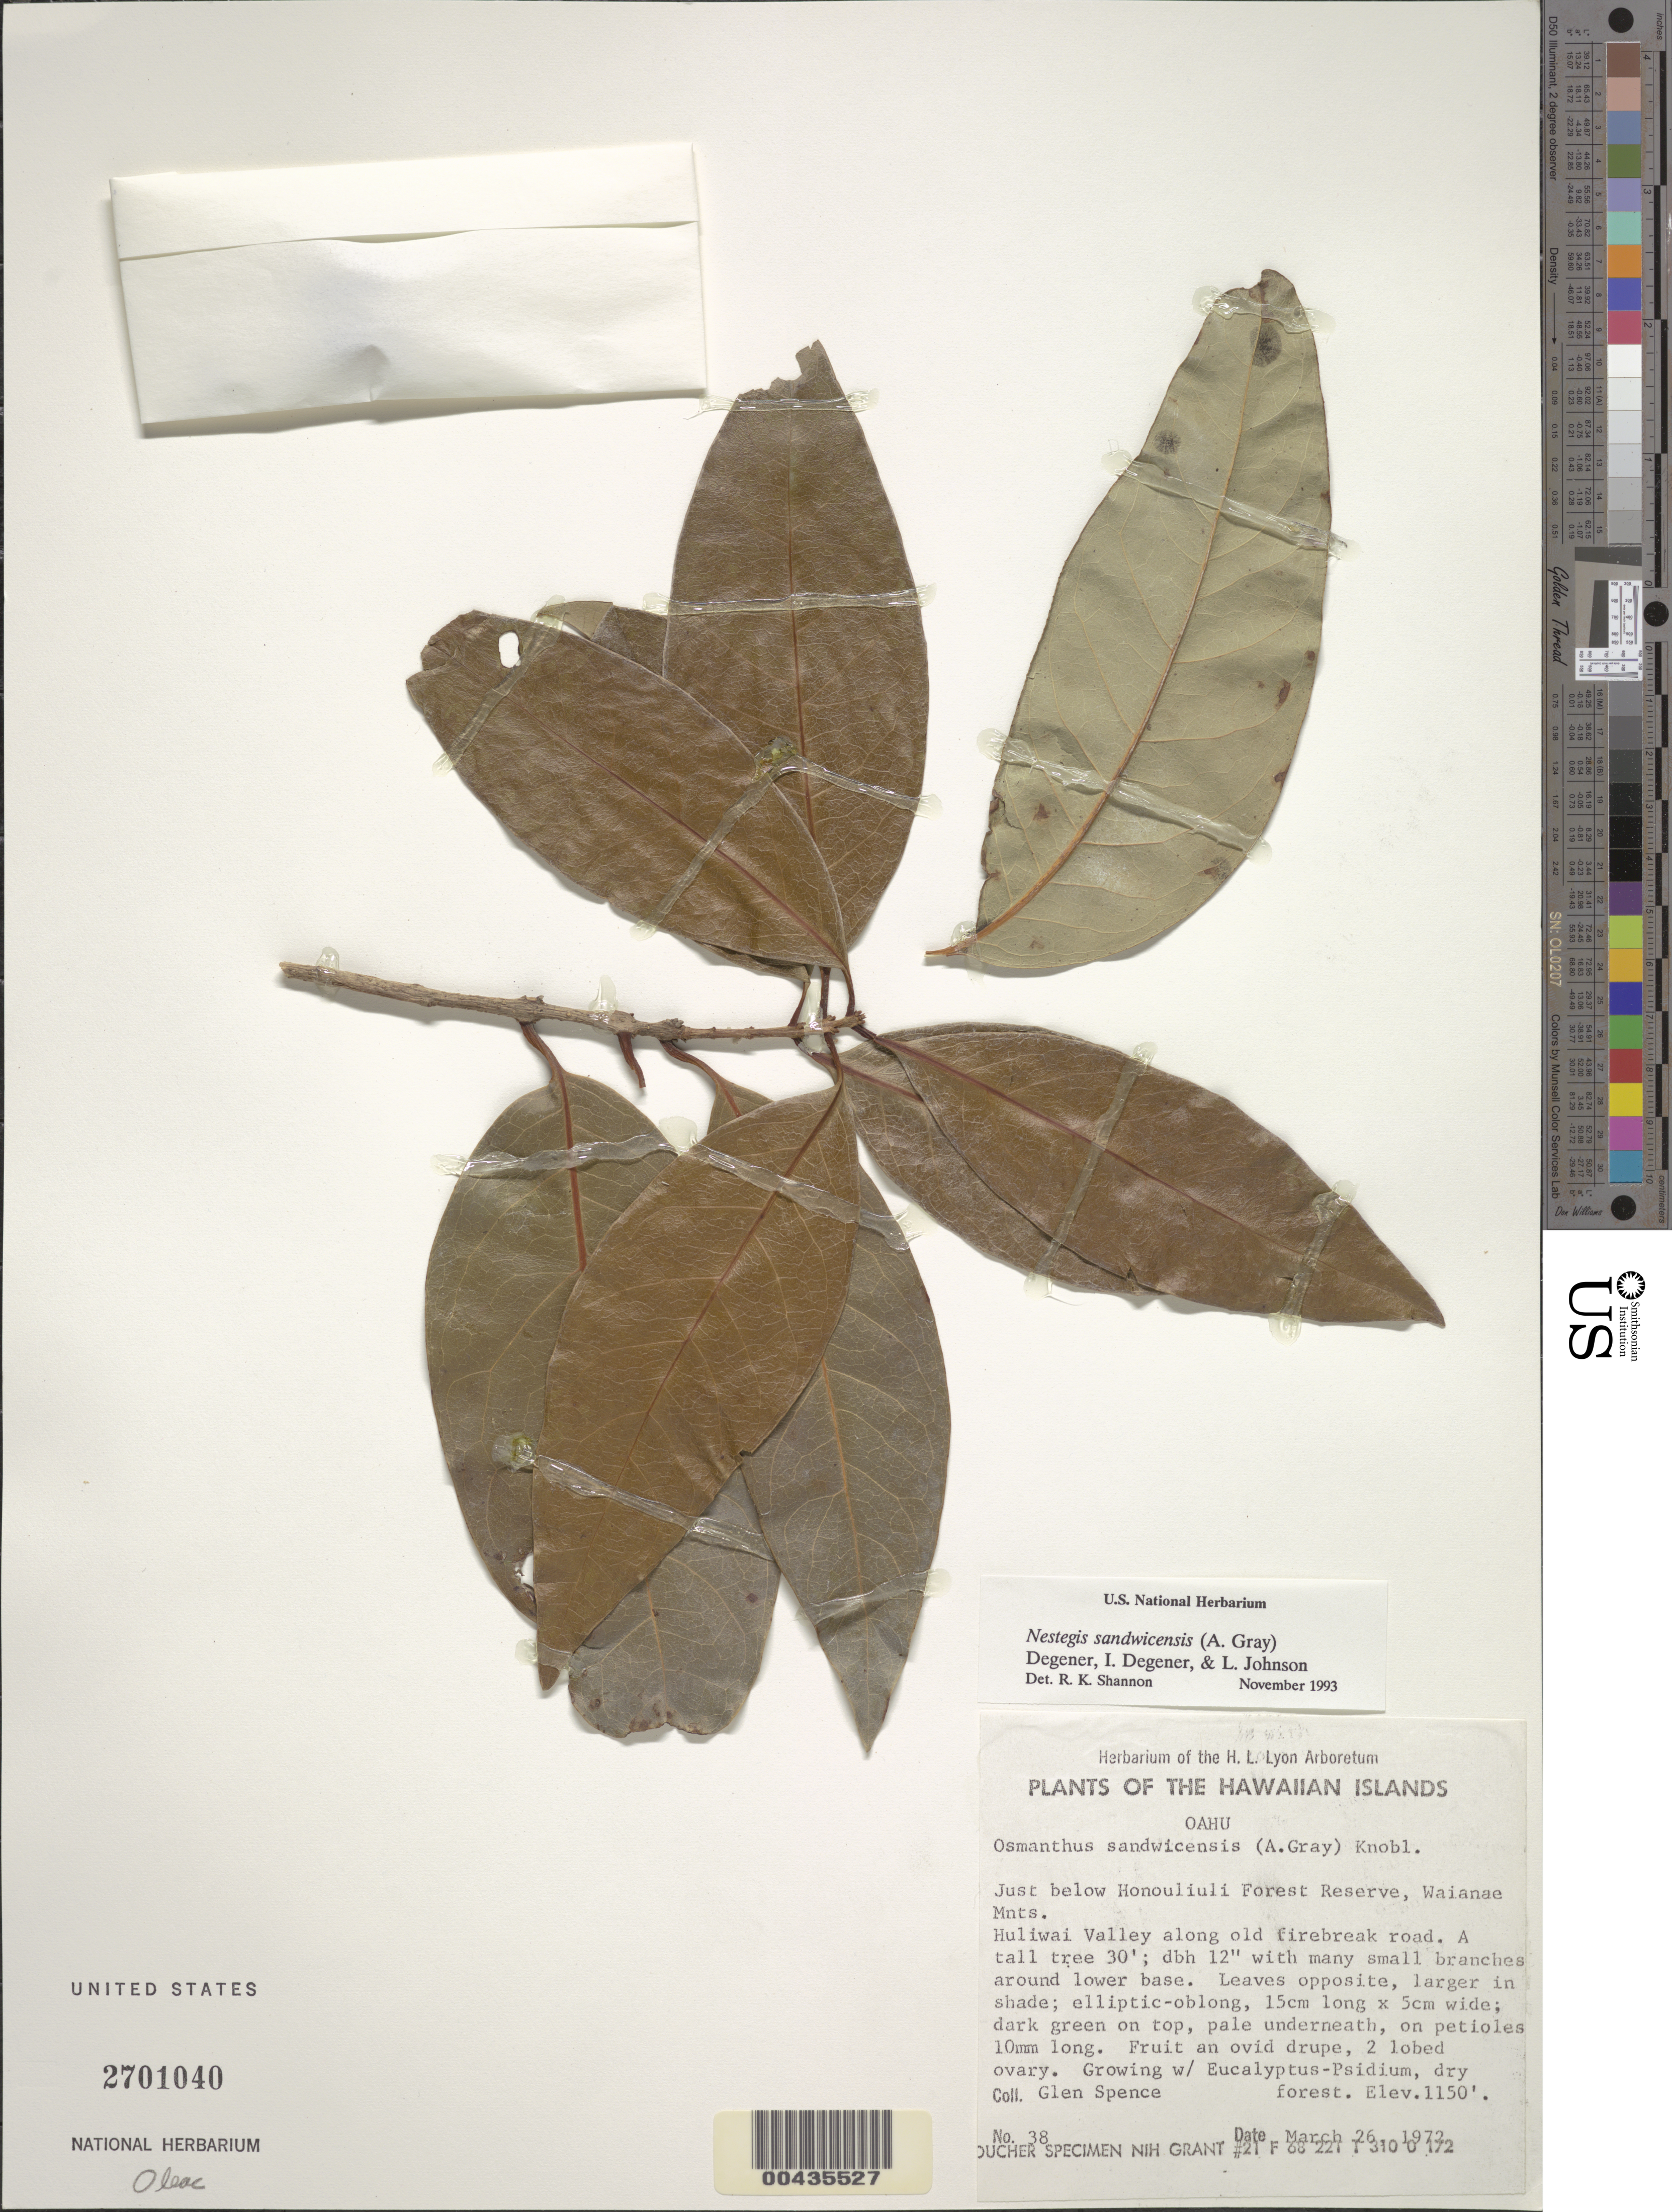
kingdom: Plantae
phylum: Tracheophyta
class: Magnoliopsida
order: Lamiales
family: Oleaceae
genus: Notelaea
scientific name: Notelaea sandwicensis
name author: (A. Gray) Hong-Wa & Besnard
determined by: Wagner, W. L., (BOT), Smithsonian Institution - National Museum of Natural History (UNITED STATES)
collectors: G. Spence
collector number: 38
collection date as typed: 26 Mar 1972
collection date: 1972-03-26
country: United States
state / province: Hawaii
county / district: Honolulu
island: Oahu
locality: Just below Honouliuli Forest Reserve, Waianae Mnts., Huliwai Valley, along old firebreak road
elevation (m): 351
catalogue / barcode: US 2701040